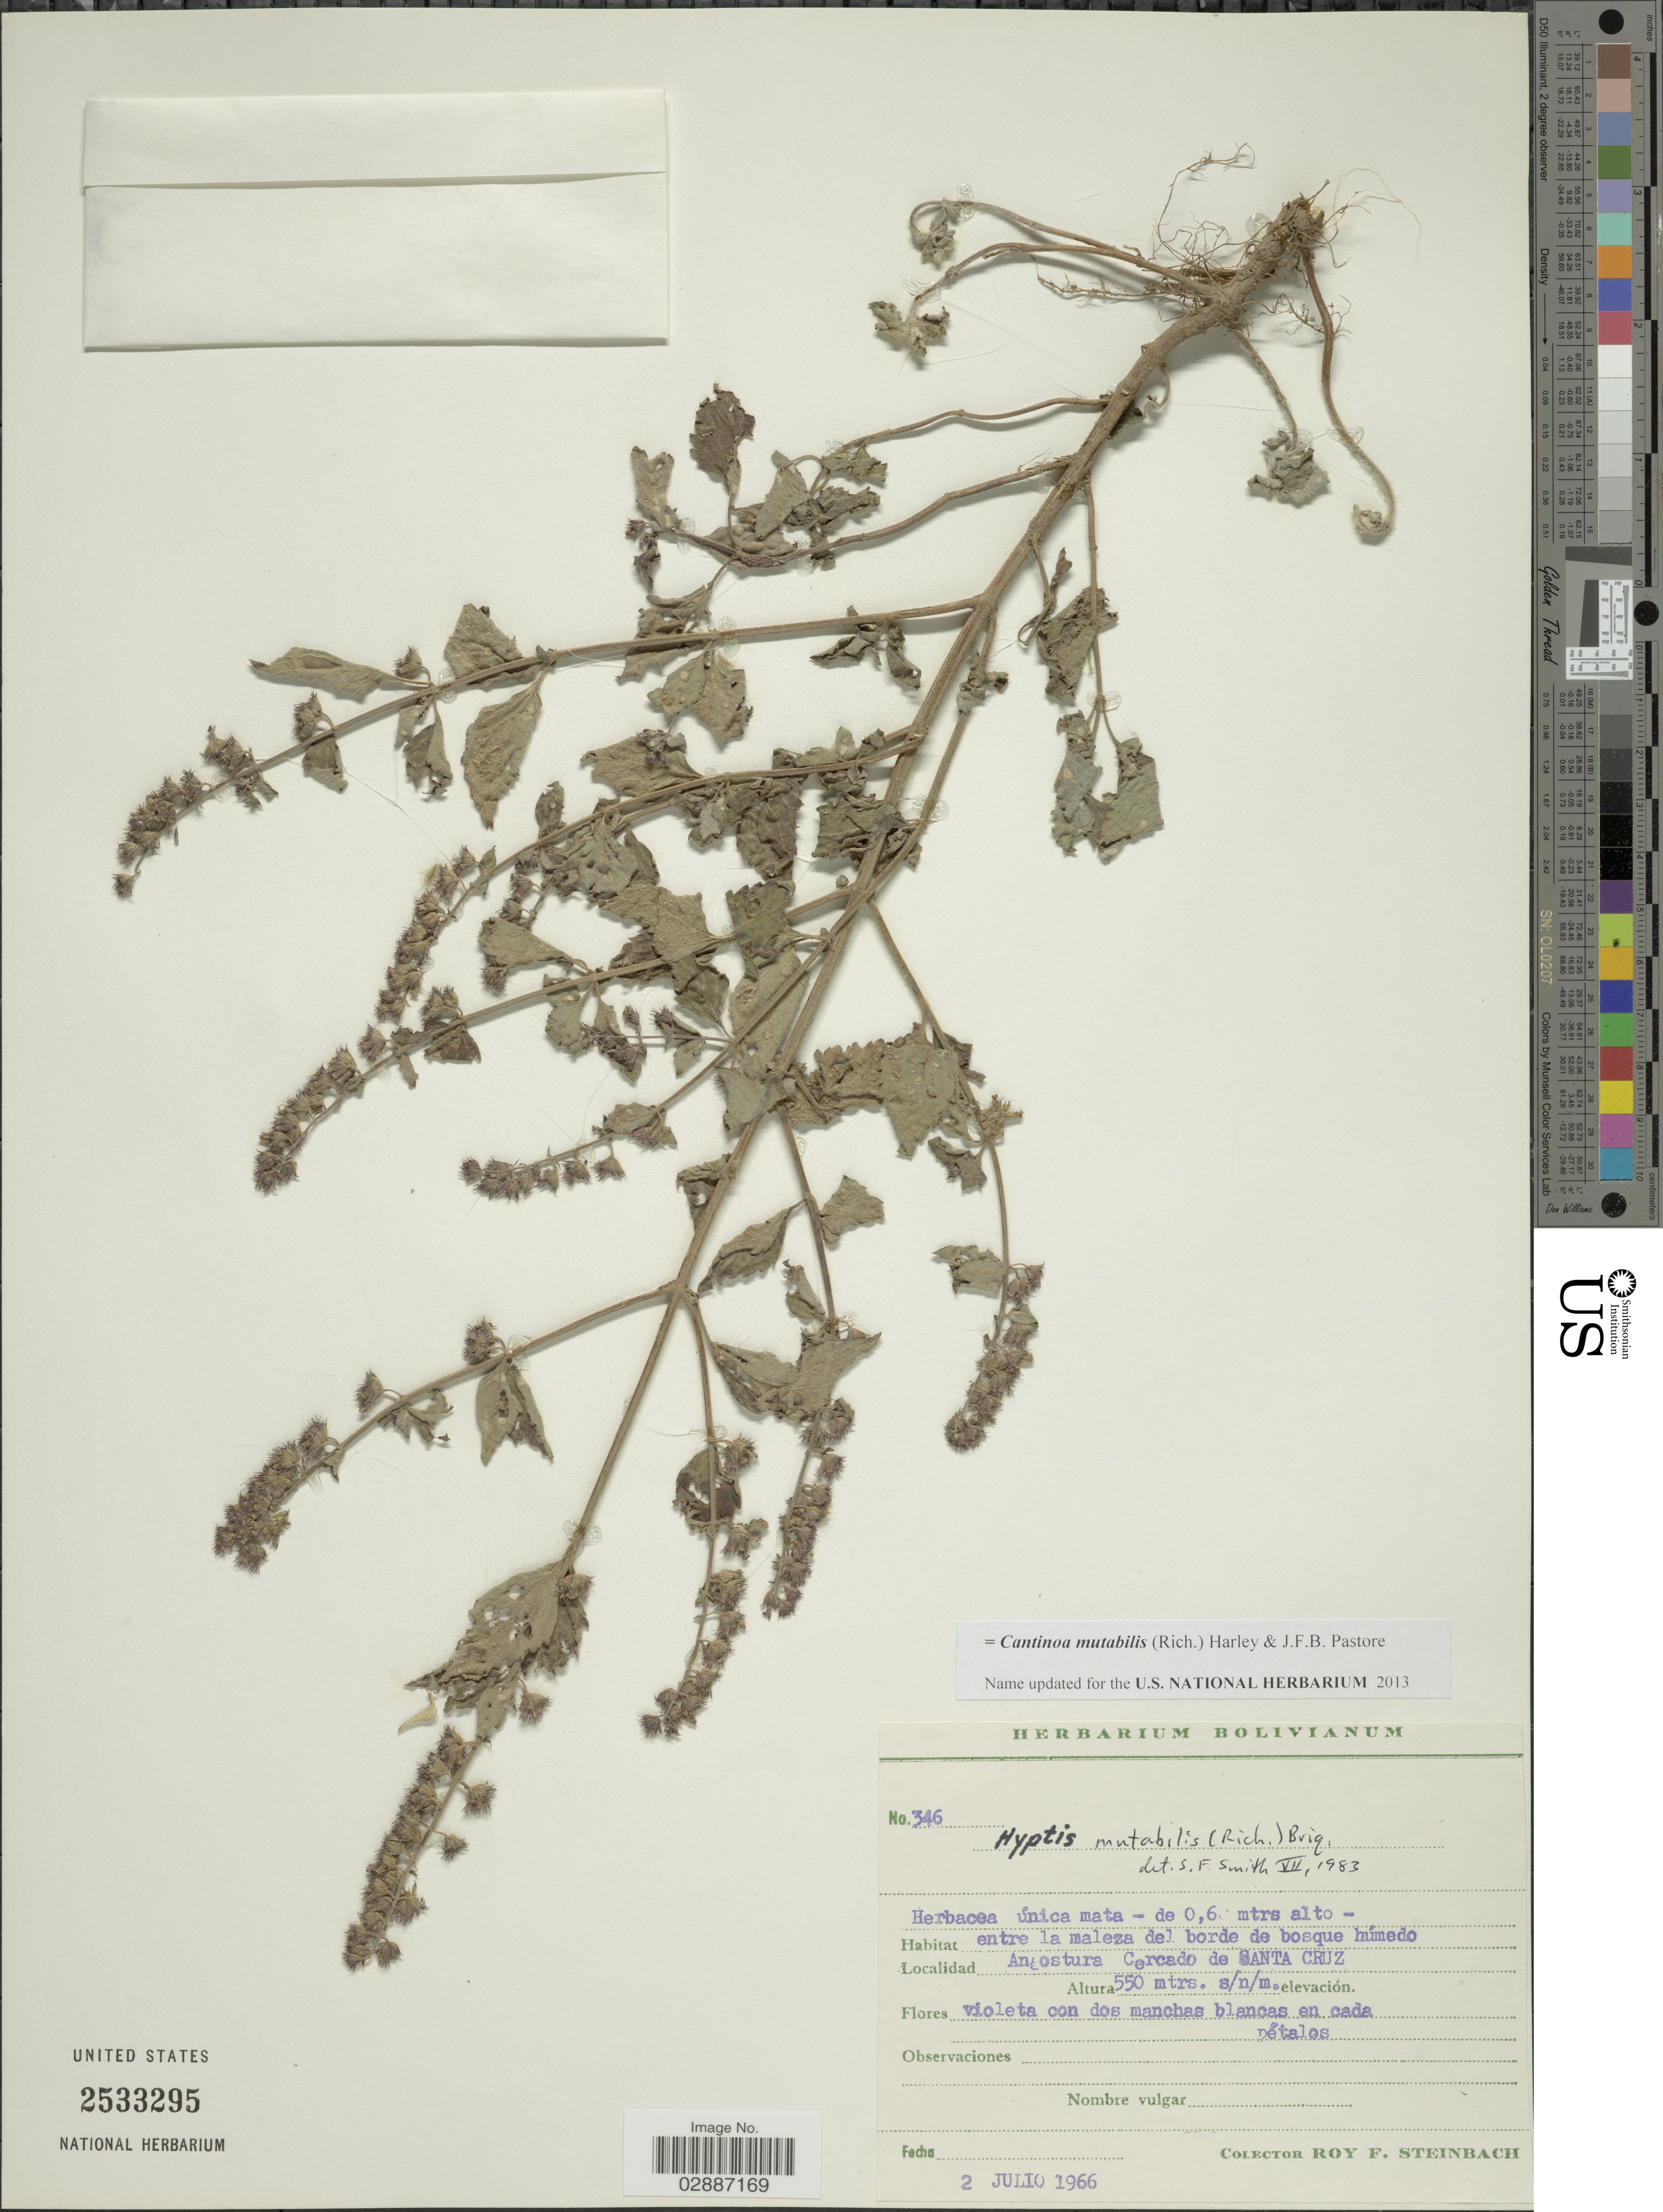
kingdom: Plantae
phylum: Tracheophyta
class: Magnoliopsida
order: Lamiales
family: Lamiaceae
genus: Cantinoa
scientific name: Cantinoa mutabilis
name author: (Epling) Harley & J.F.B. Pastore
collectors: R. F. Steinbach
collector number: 346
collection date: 1966-07-02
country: Bolivia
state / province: Santa Cruz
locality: Angostura Cercado de Santa Cruz.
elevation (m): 550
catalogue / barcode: US 2533295